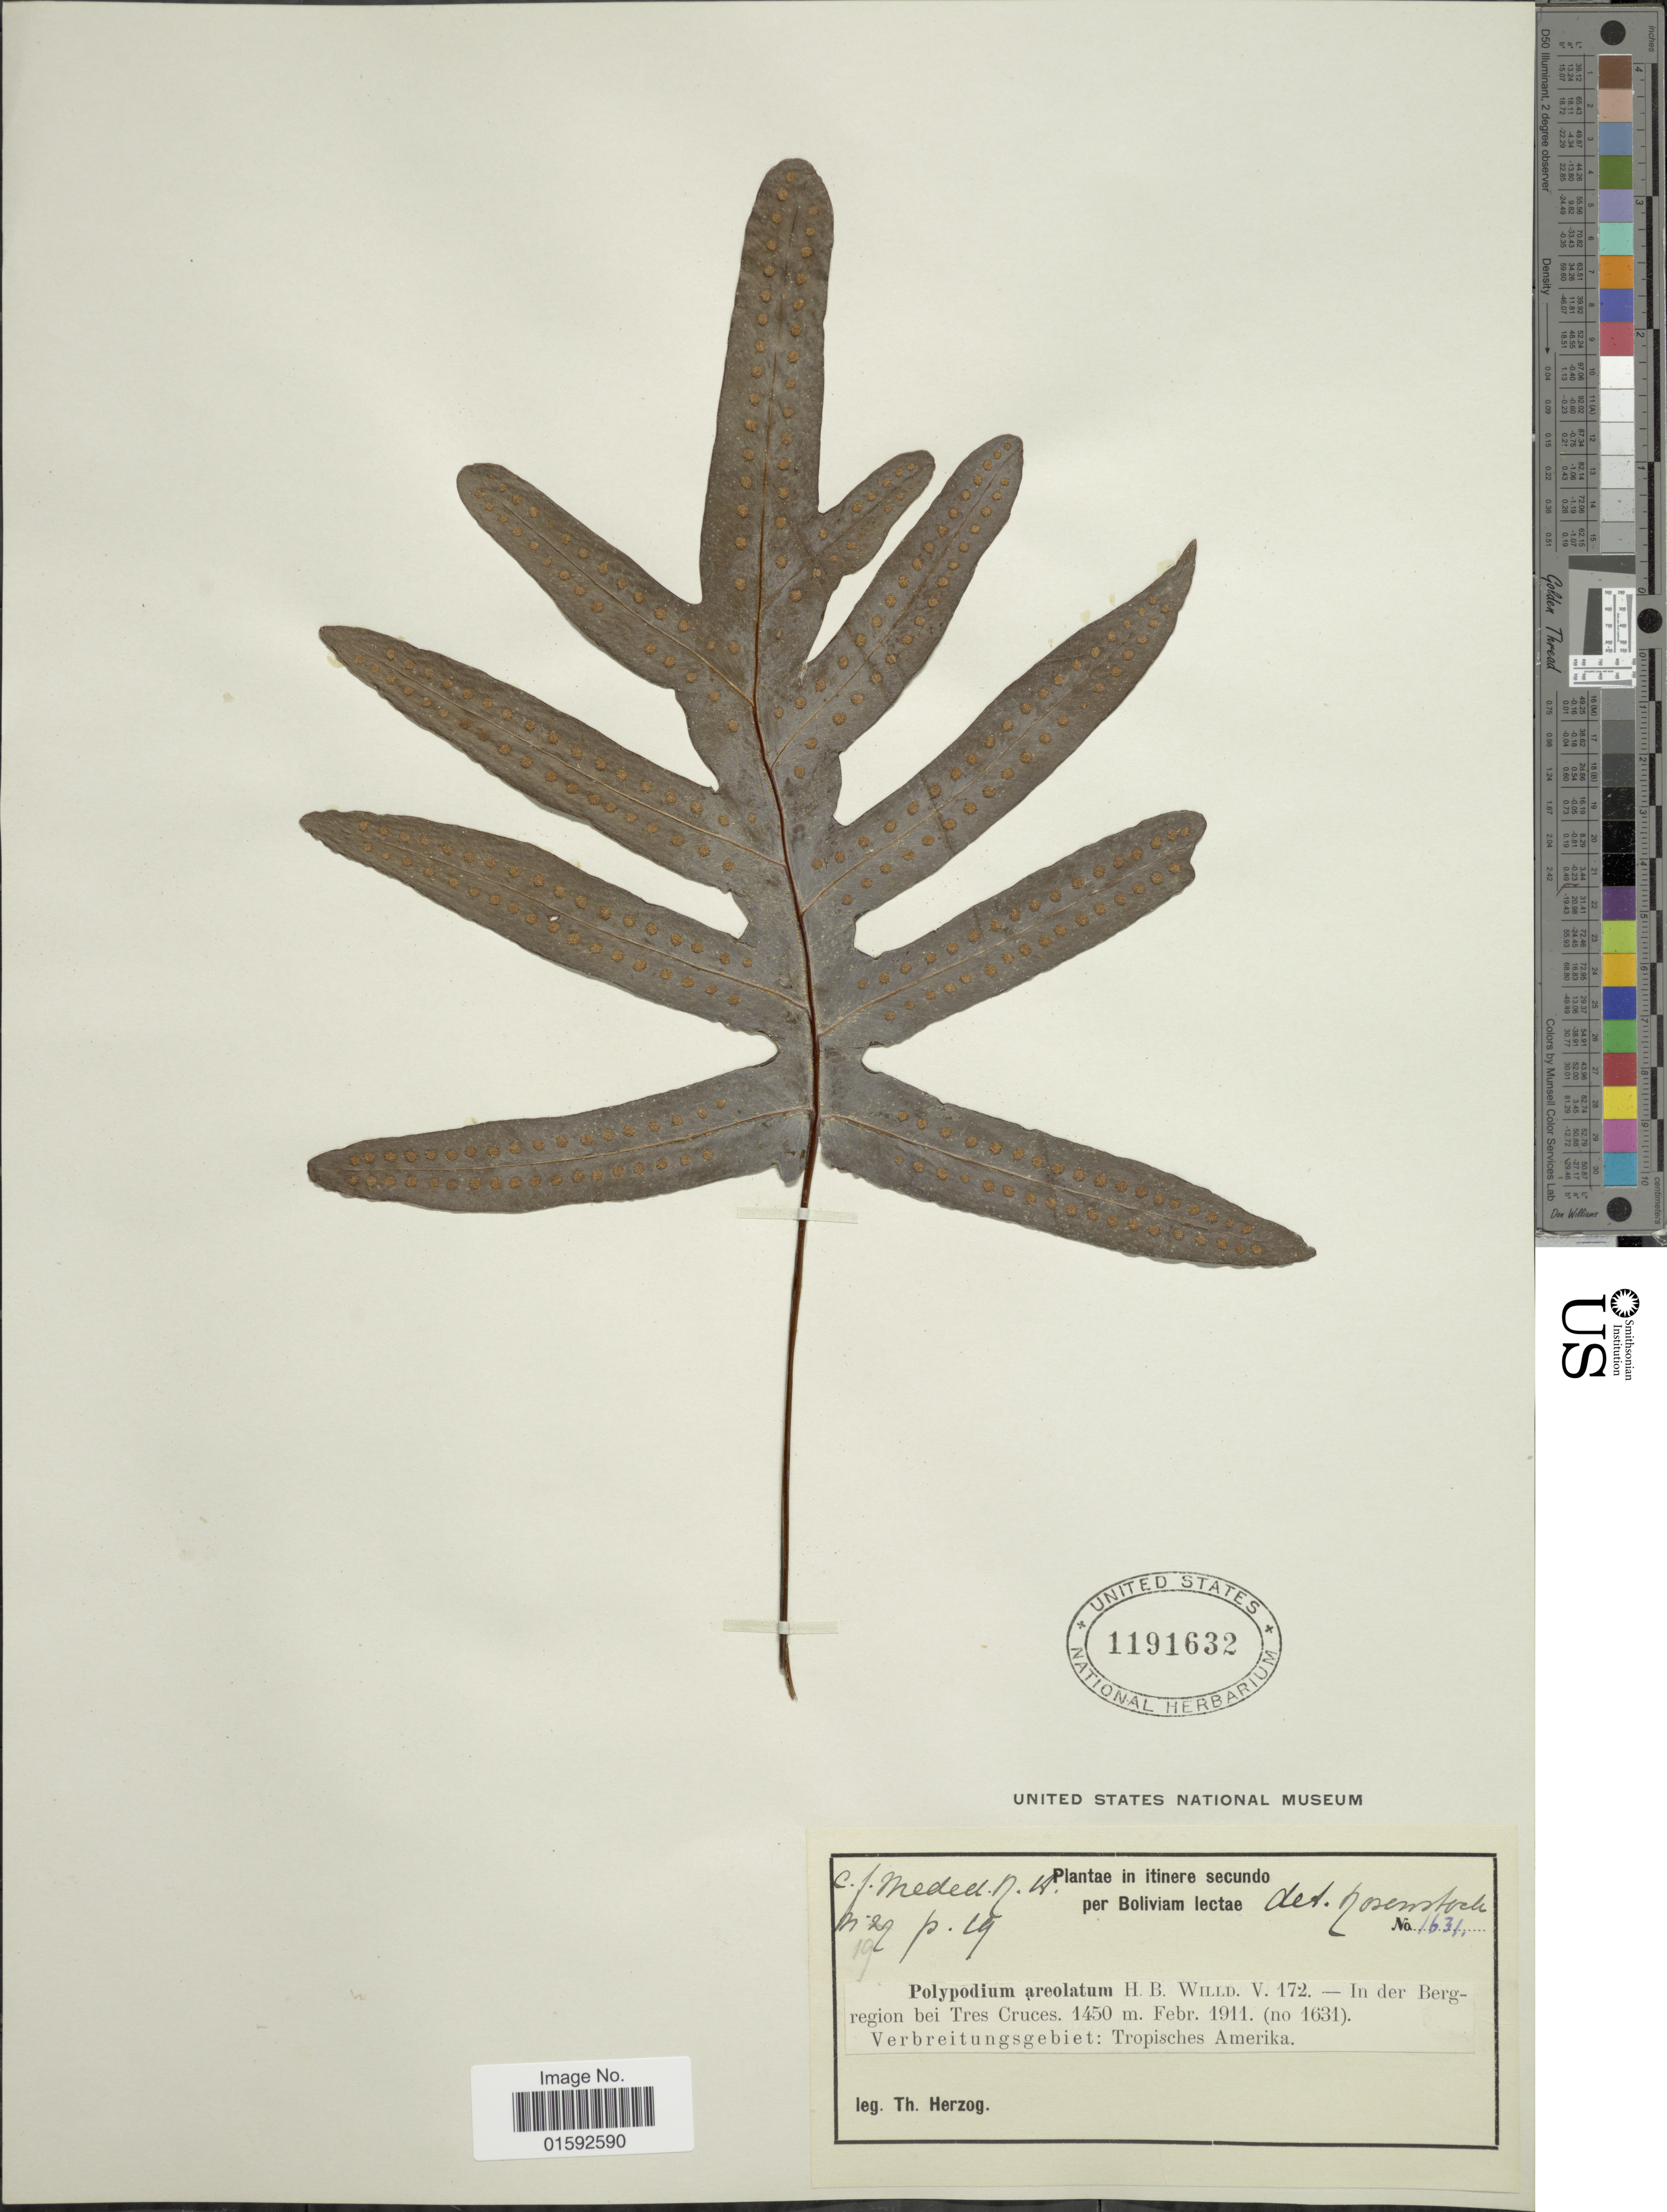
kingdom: Plantae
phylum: Tracheophyta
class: Polypodiopsida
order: Polypodiales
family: Polypodiaceae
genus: Phlebodium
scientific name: Phlebodium pseudoaureum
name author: (Cav.) Lellinger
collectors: T. K. J. Herzog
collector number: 1631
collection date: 1911-02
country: Bolivia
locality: In der Berg region bei Treis Cruces.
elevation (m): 1450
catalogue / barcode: US 1191632